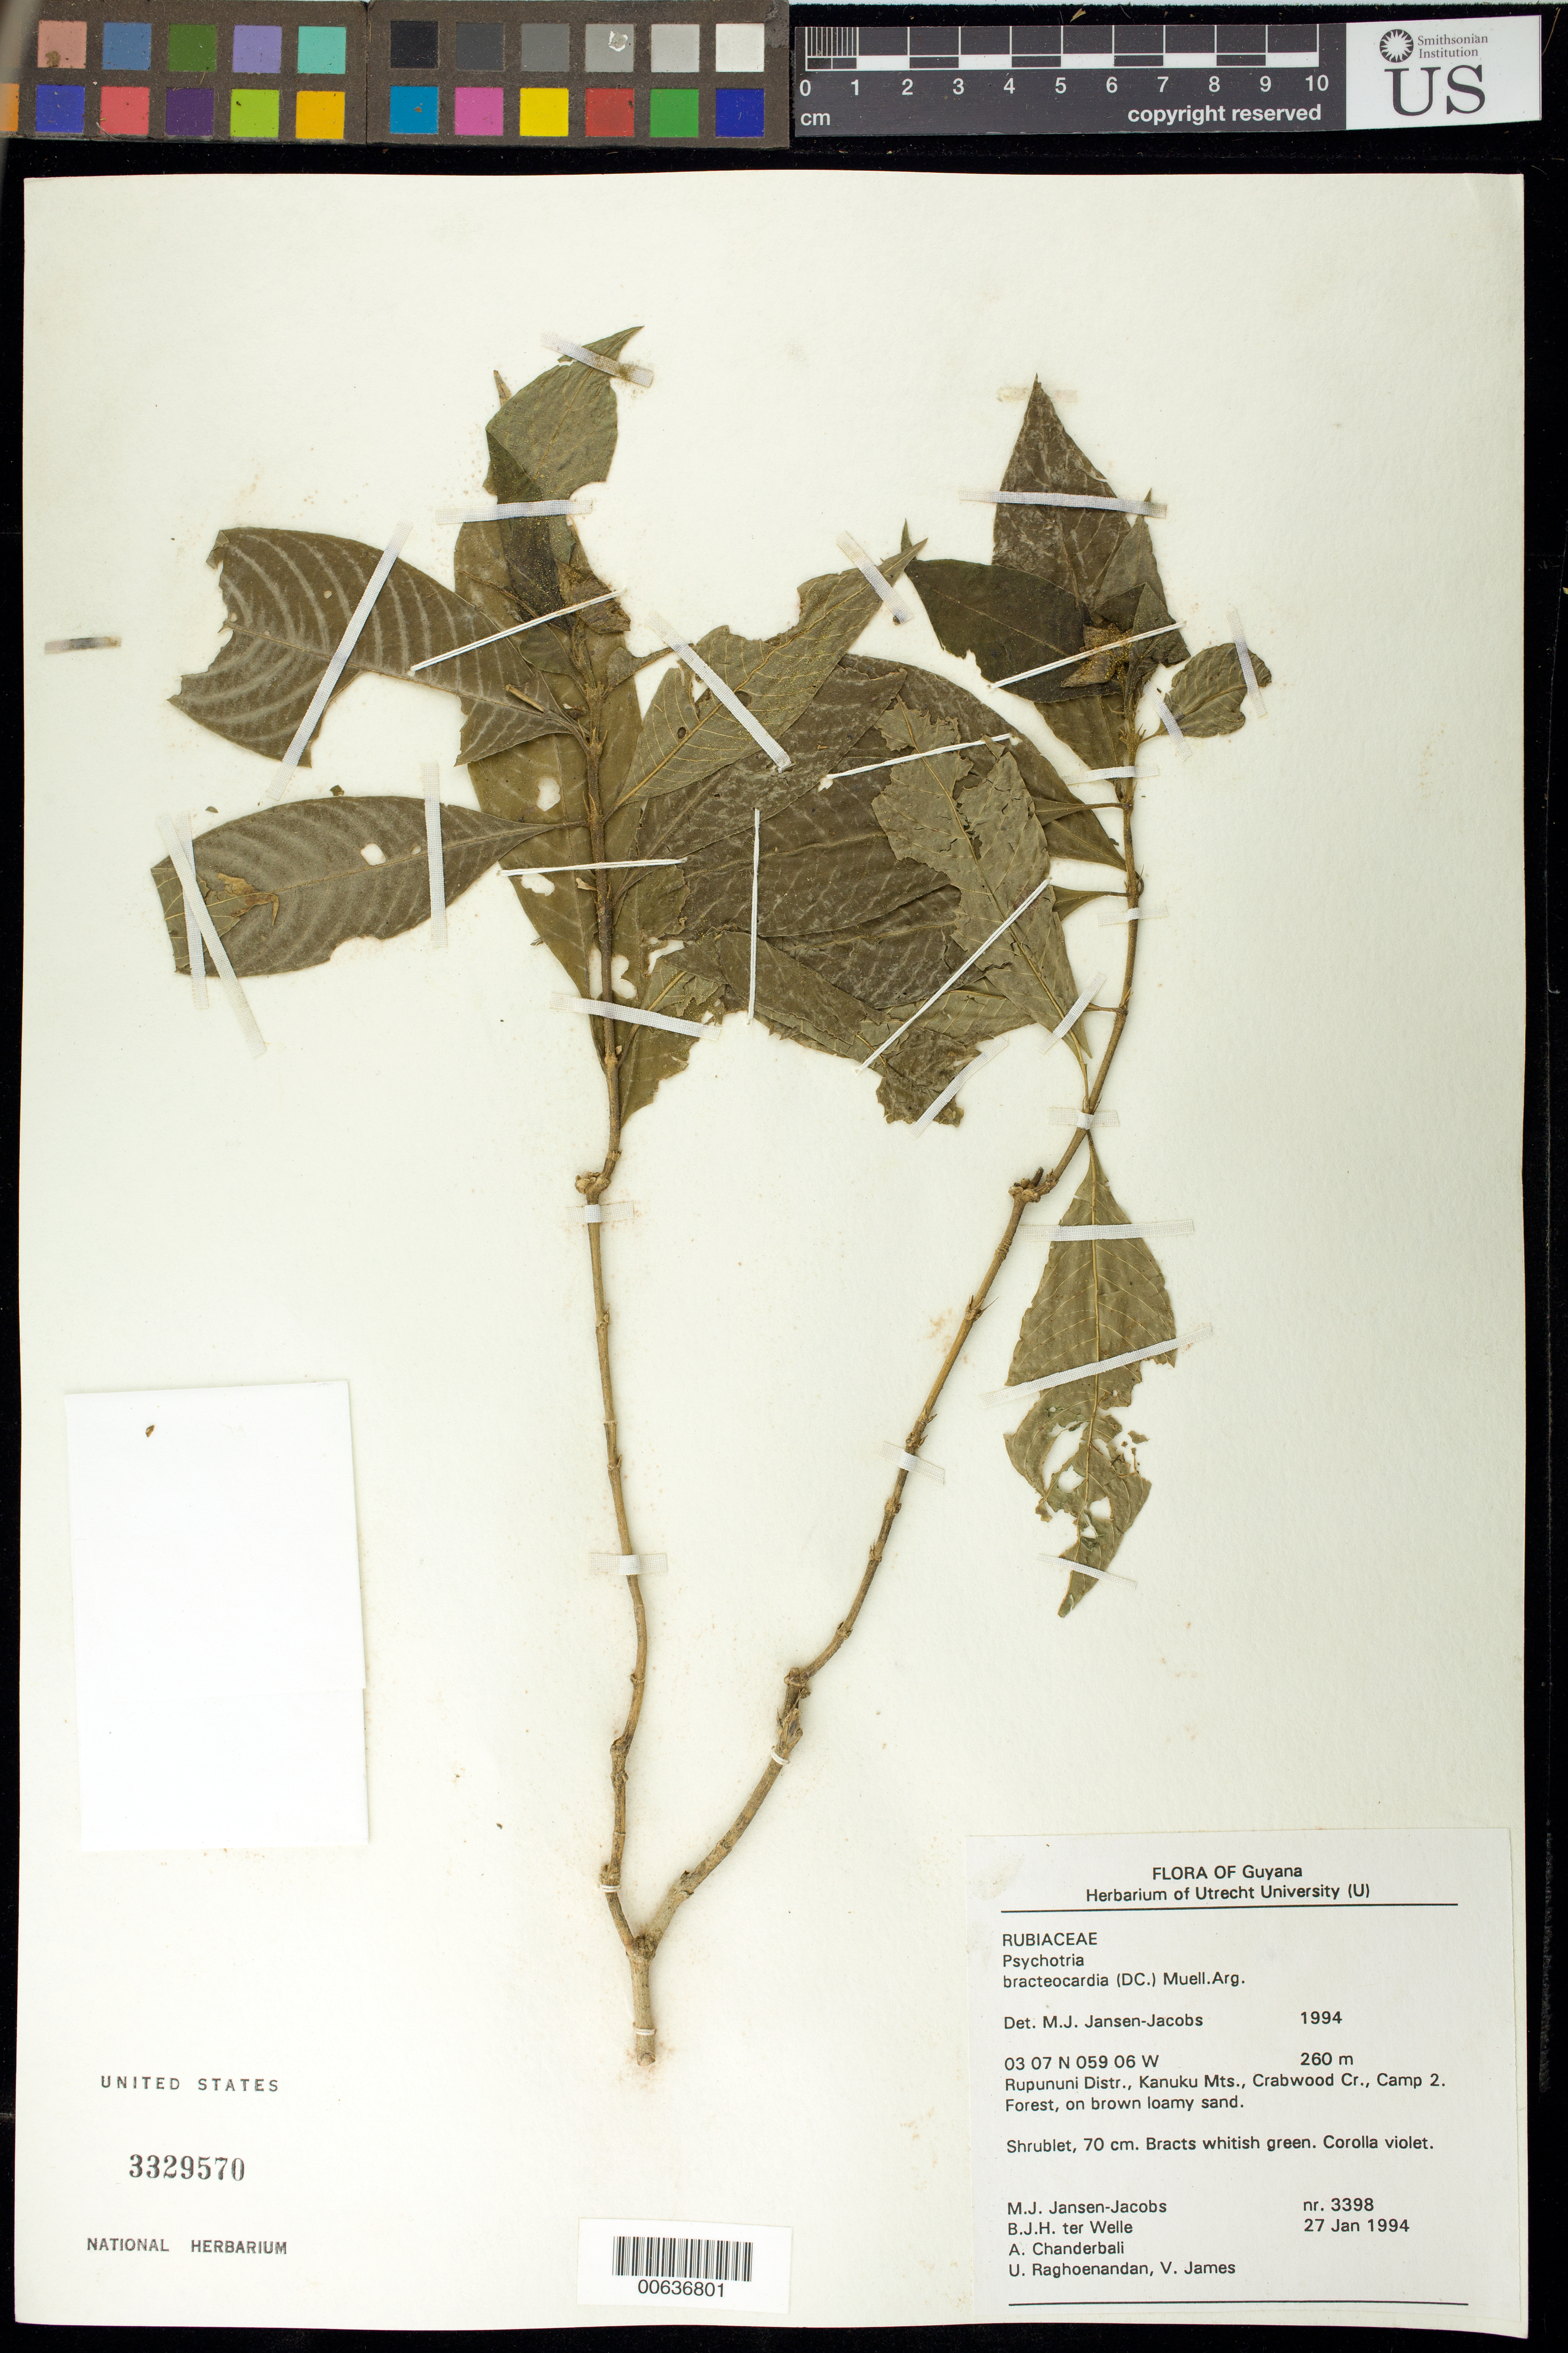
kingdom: Plantae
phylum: Tracheophyta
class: Magnoliopsida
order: Gentianales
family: Rubiaceae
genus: Palicourea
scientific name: Palicourea bracteocardia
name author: (DC.) Delprete & J.H. Kirkbr.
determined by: Kirkbride, J. H., Jr.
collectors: M. J. Jansen-Jacobs, B. Welle, A. S. Chanderbali, U. Raghoenandan & V. James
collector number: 3398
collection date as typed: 27-Jan-94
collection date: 1994-01-27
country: Guyana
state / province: U. Takutu-U. Essequibo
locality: Crabwood Cr., Camp 2, Kanuku Mts., Rupununi District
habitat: Forest, on brown loamy sand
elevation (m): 260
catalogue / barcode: US 3329570